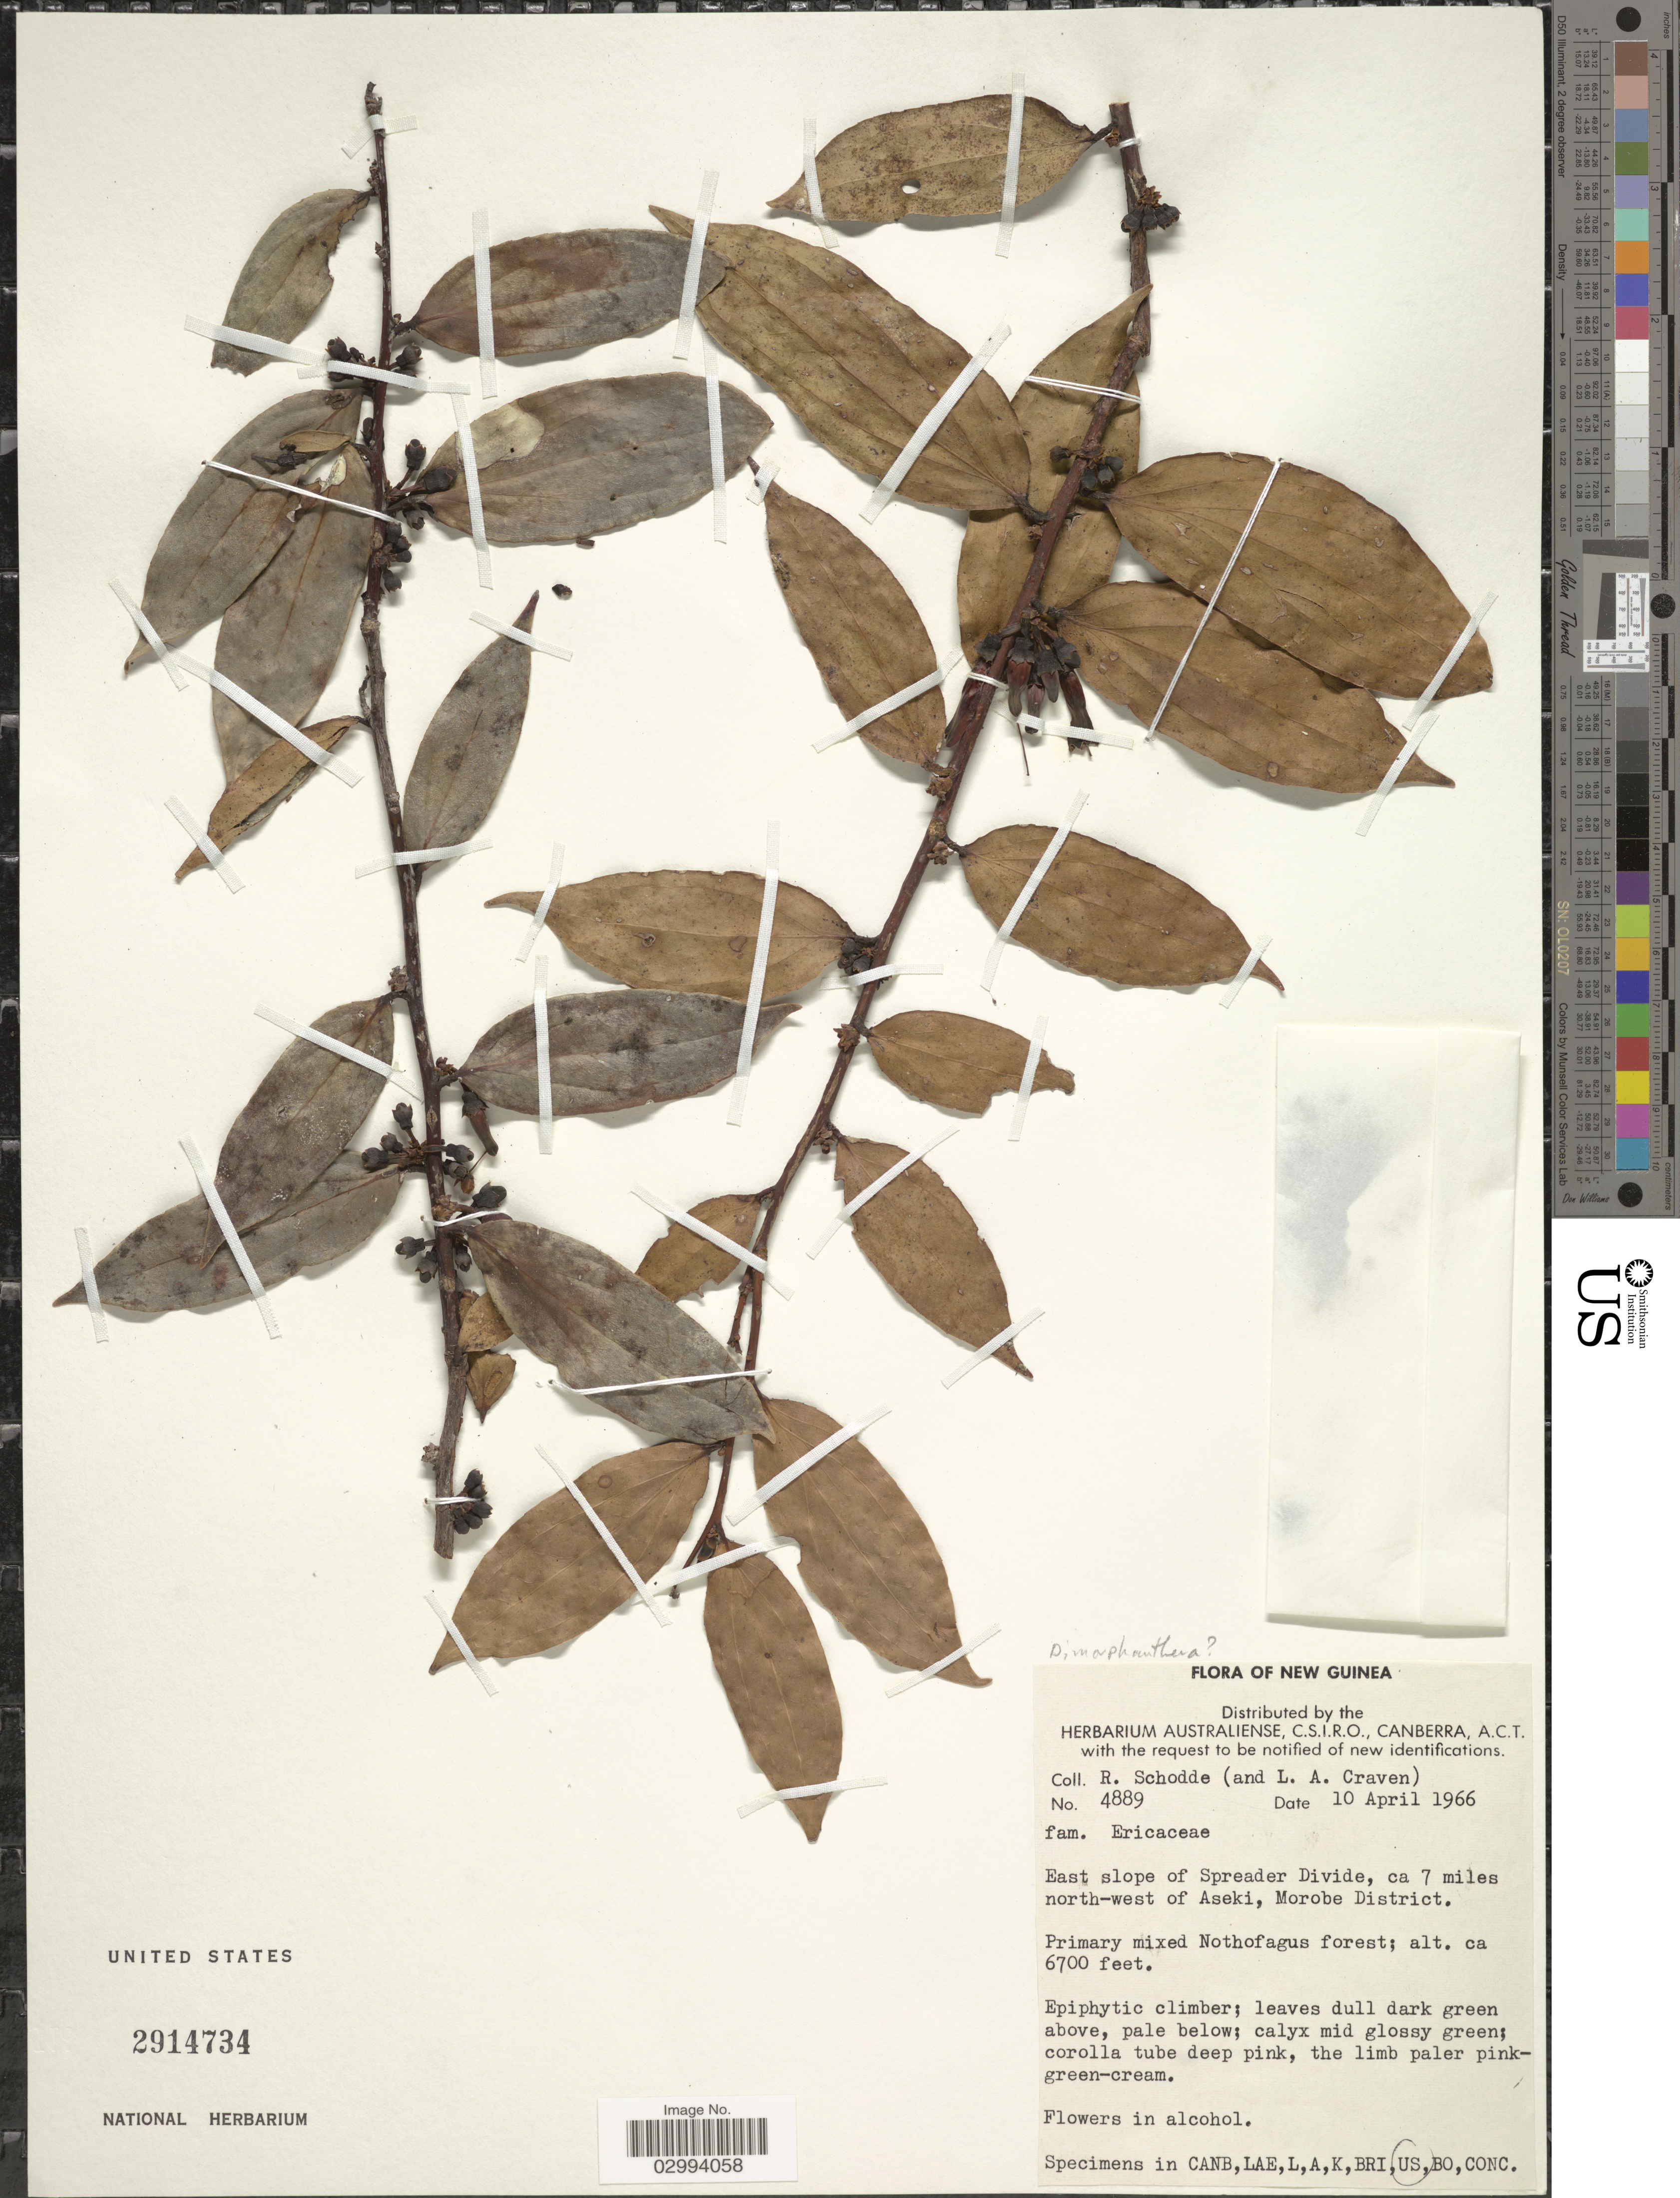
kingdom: Plantae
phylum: Tracheophyta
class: Magnoliopsida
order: Ericales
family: Ericaceae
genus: Dimorphanthera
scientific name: Dimorphanthera sp.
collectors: R. Schodde & L. A. Craven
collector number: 4889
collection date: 1966-04-10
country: Papua New Guinea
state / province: Morobe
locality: New Guinea. East slope of Spreader Divide, ca 7 miles north-west of Aseki, Morobe District.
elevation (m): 2042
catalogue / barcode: US 2914734